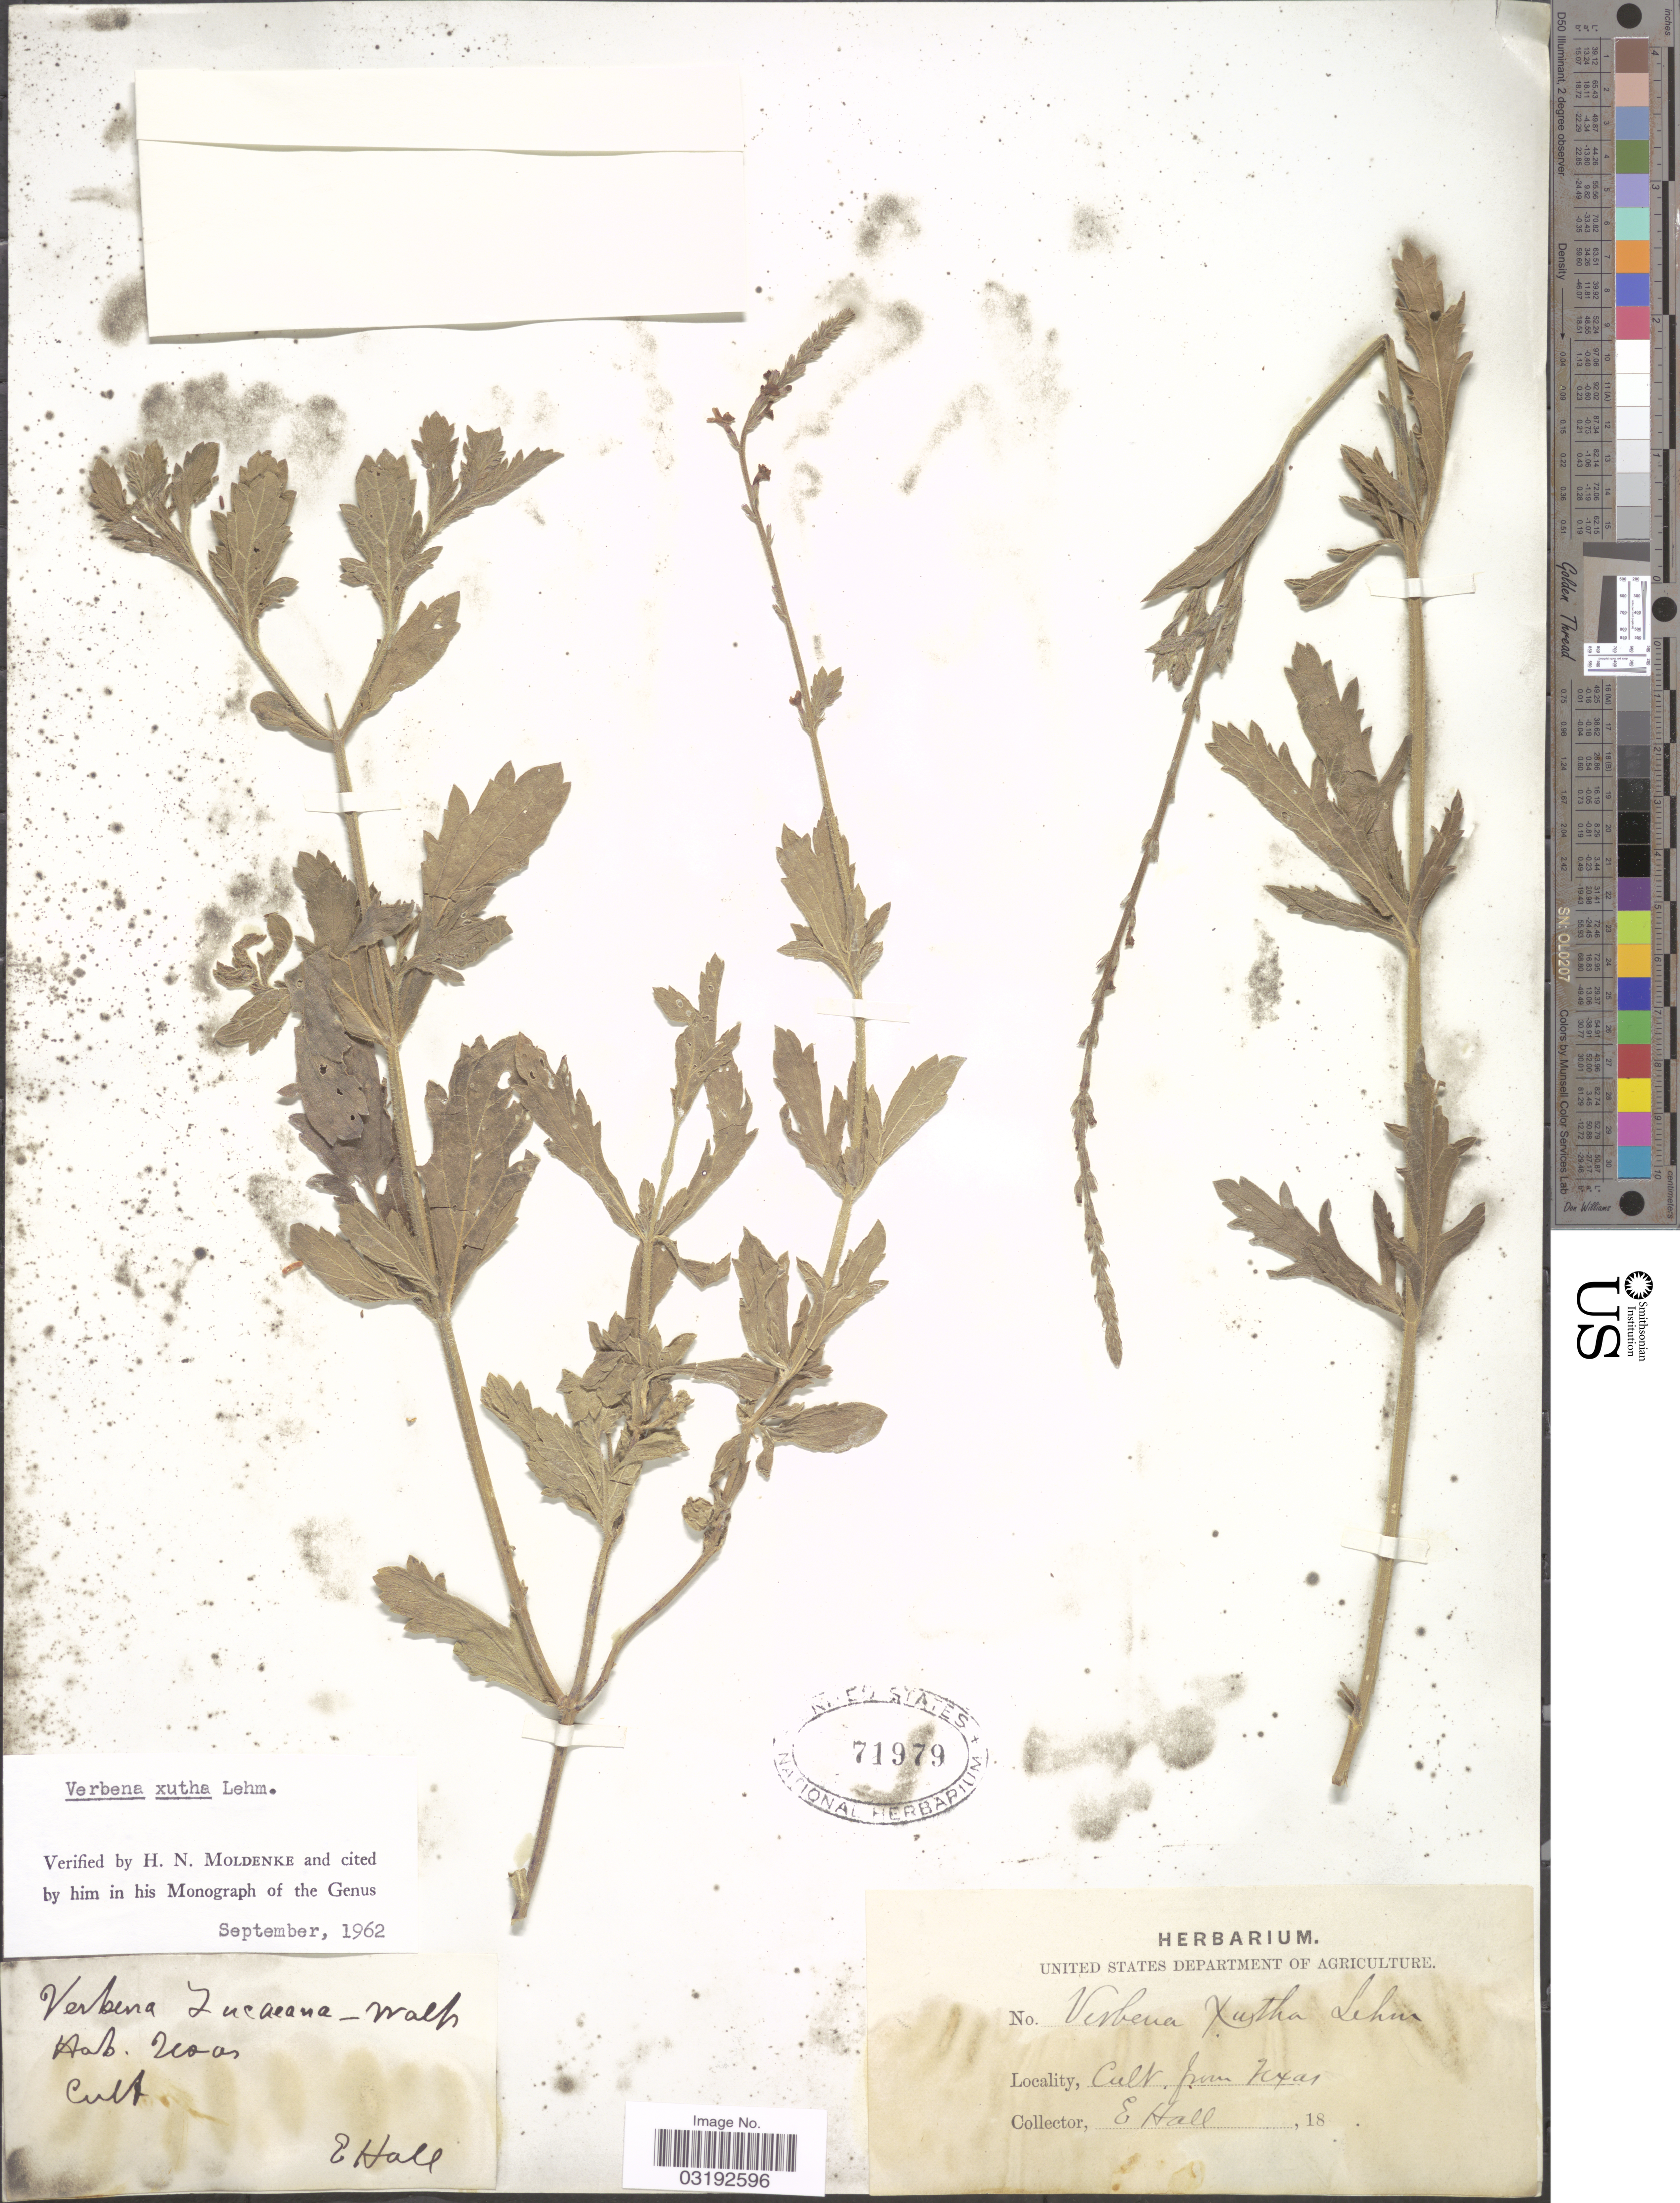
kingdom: Plantae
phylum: Tracheophyta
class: Magnoliopsida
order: Lamiales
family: Verbenaceae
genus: Verbena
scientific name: Verbena xutha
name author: Lehm.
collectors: E. Hall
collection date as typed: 18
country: United States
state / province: Texas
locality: Cult. from Texas.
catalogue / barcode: US 71979